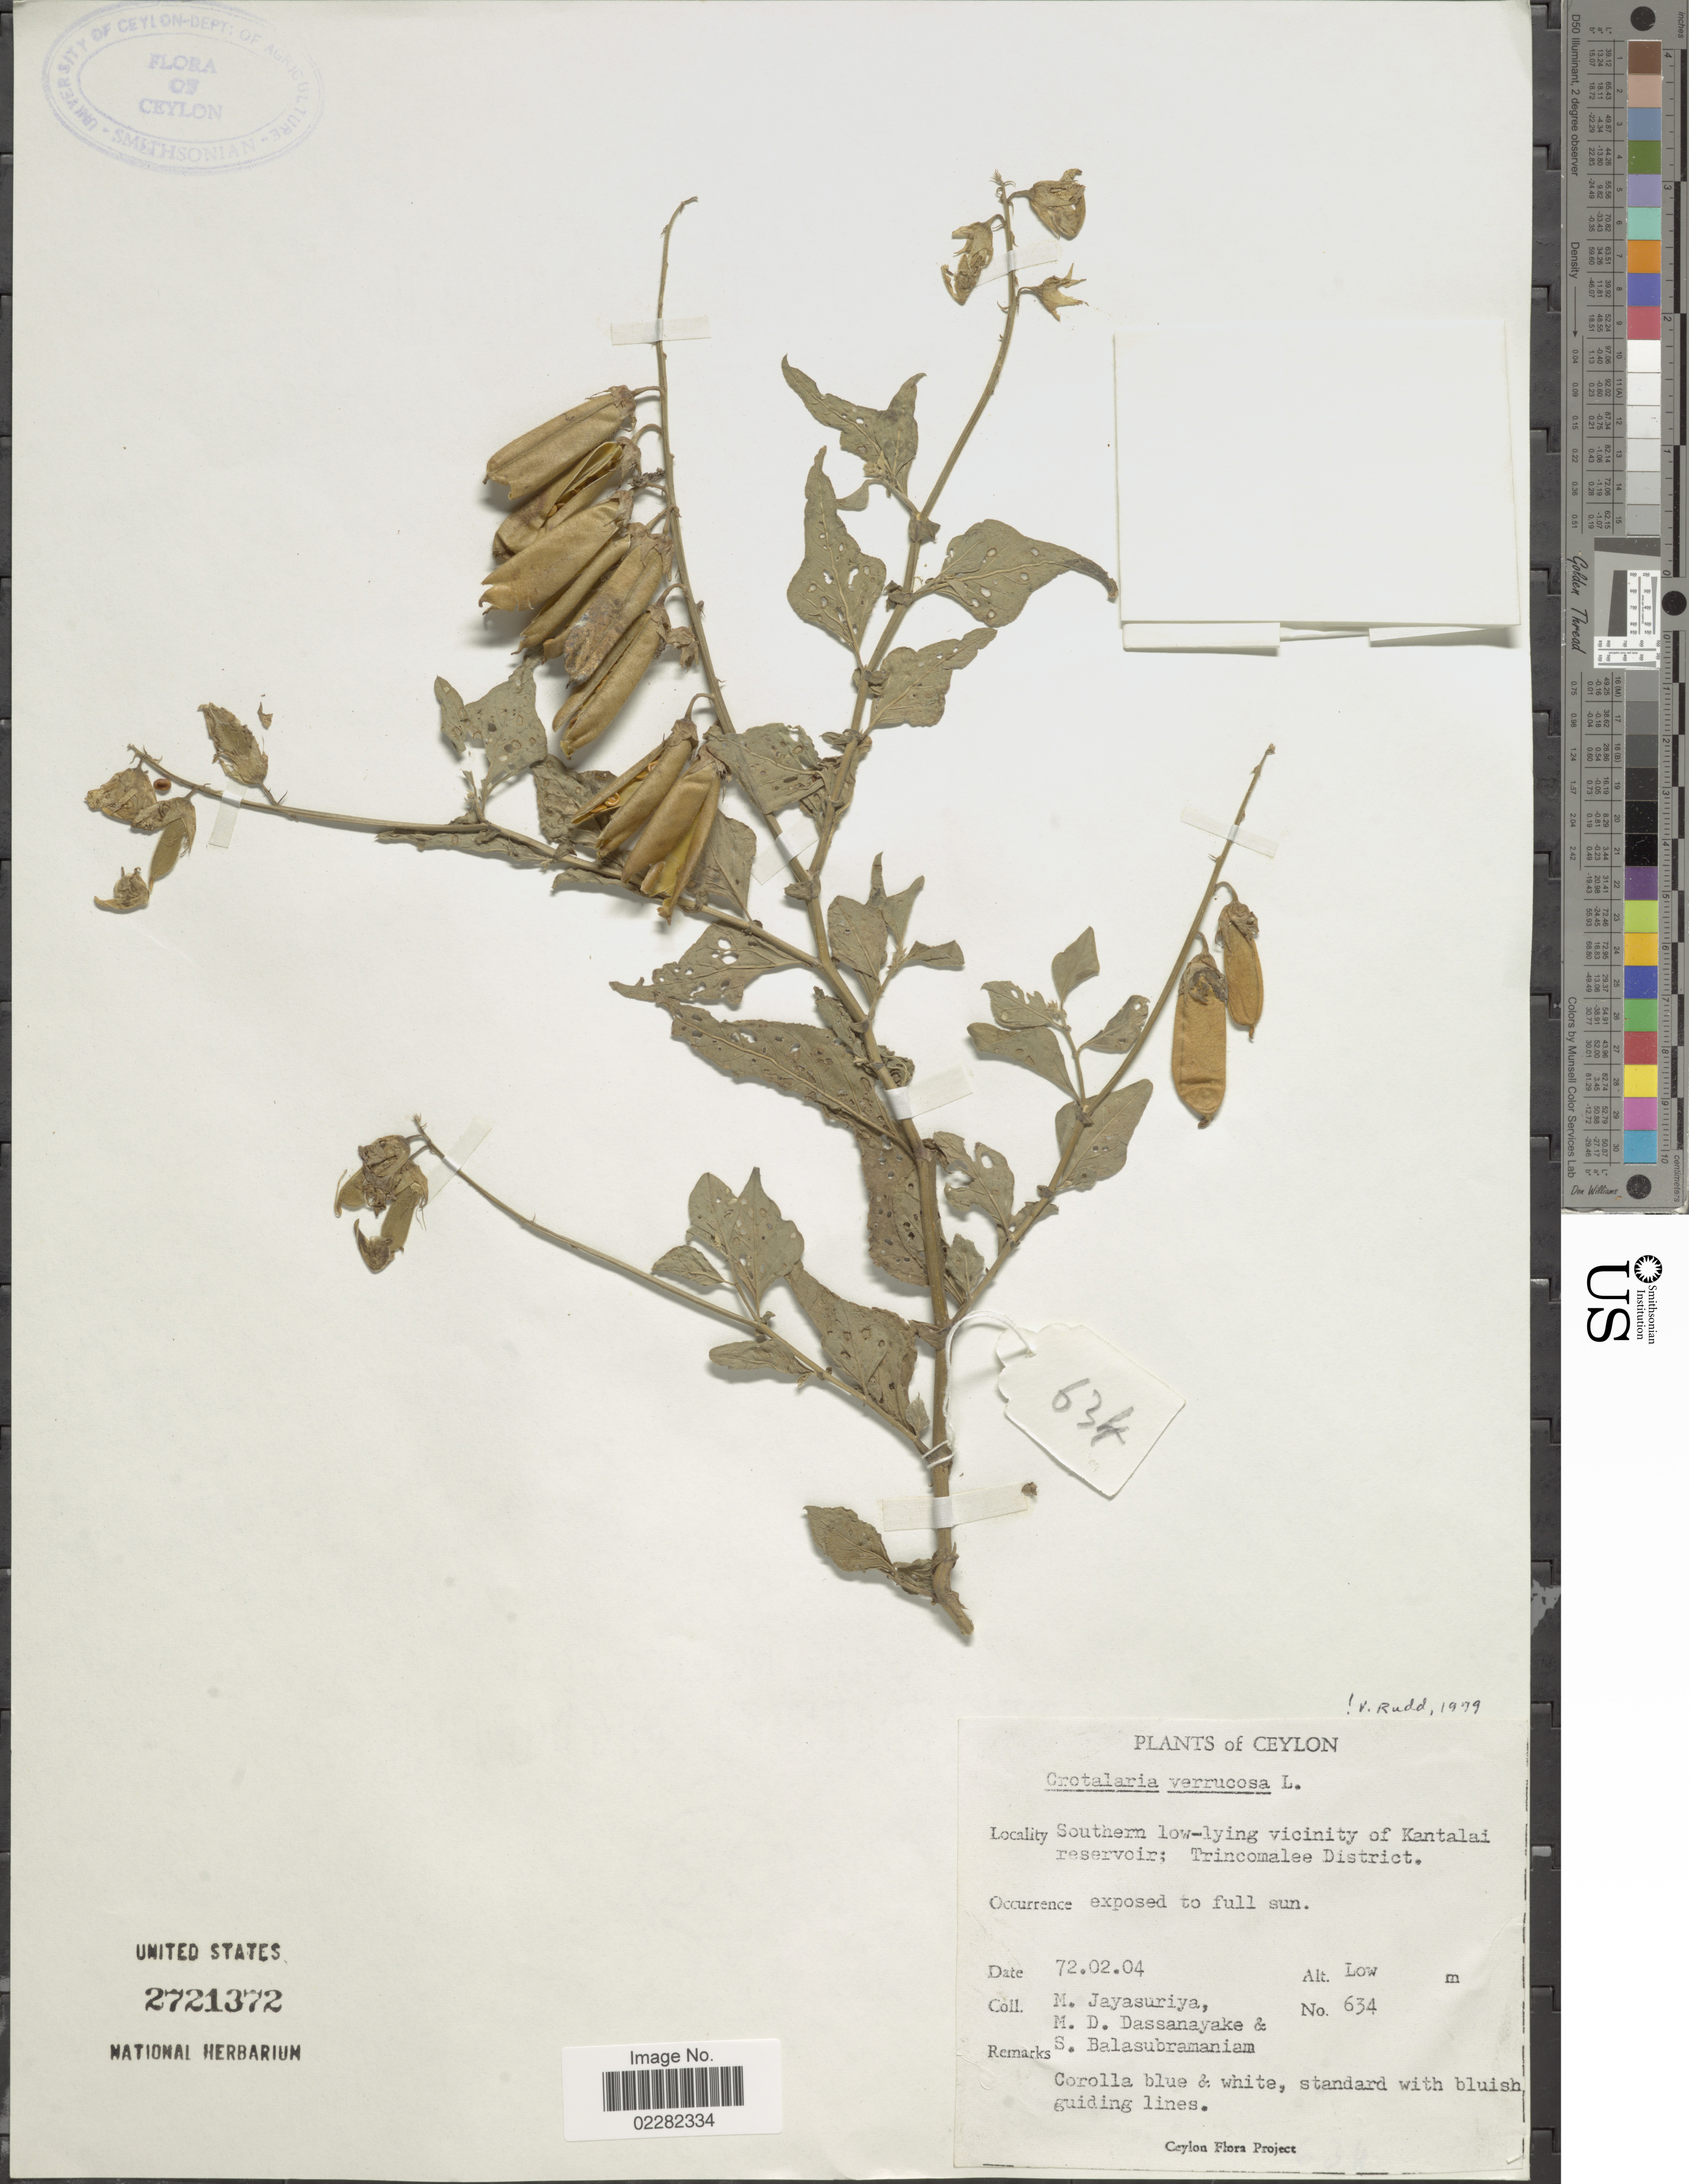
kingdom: Plantae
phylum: Tracheophyta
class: Magnoliopsida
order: Fabales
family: Fabaceae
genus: Crotalaria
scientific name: Crotalaria verrucosa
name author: L.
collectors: M. Jayasuriya, M. D. Dassanayake & S. Balasubramaniam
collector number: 634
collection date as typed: Transcribed d/m/y: 4/2/72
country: Sri Lanka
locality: Ceylon, Southern low-lying vicinity of Kantalai reservoir: Trincomalee District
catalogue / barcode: US 2721372